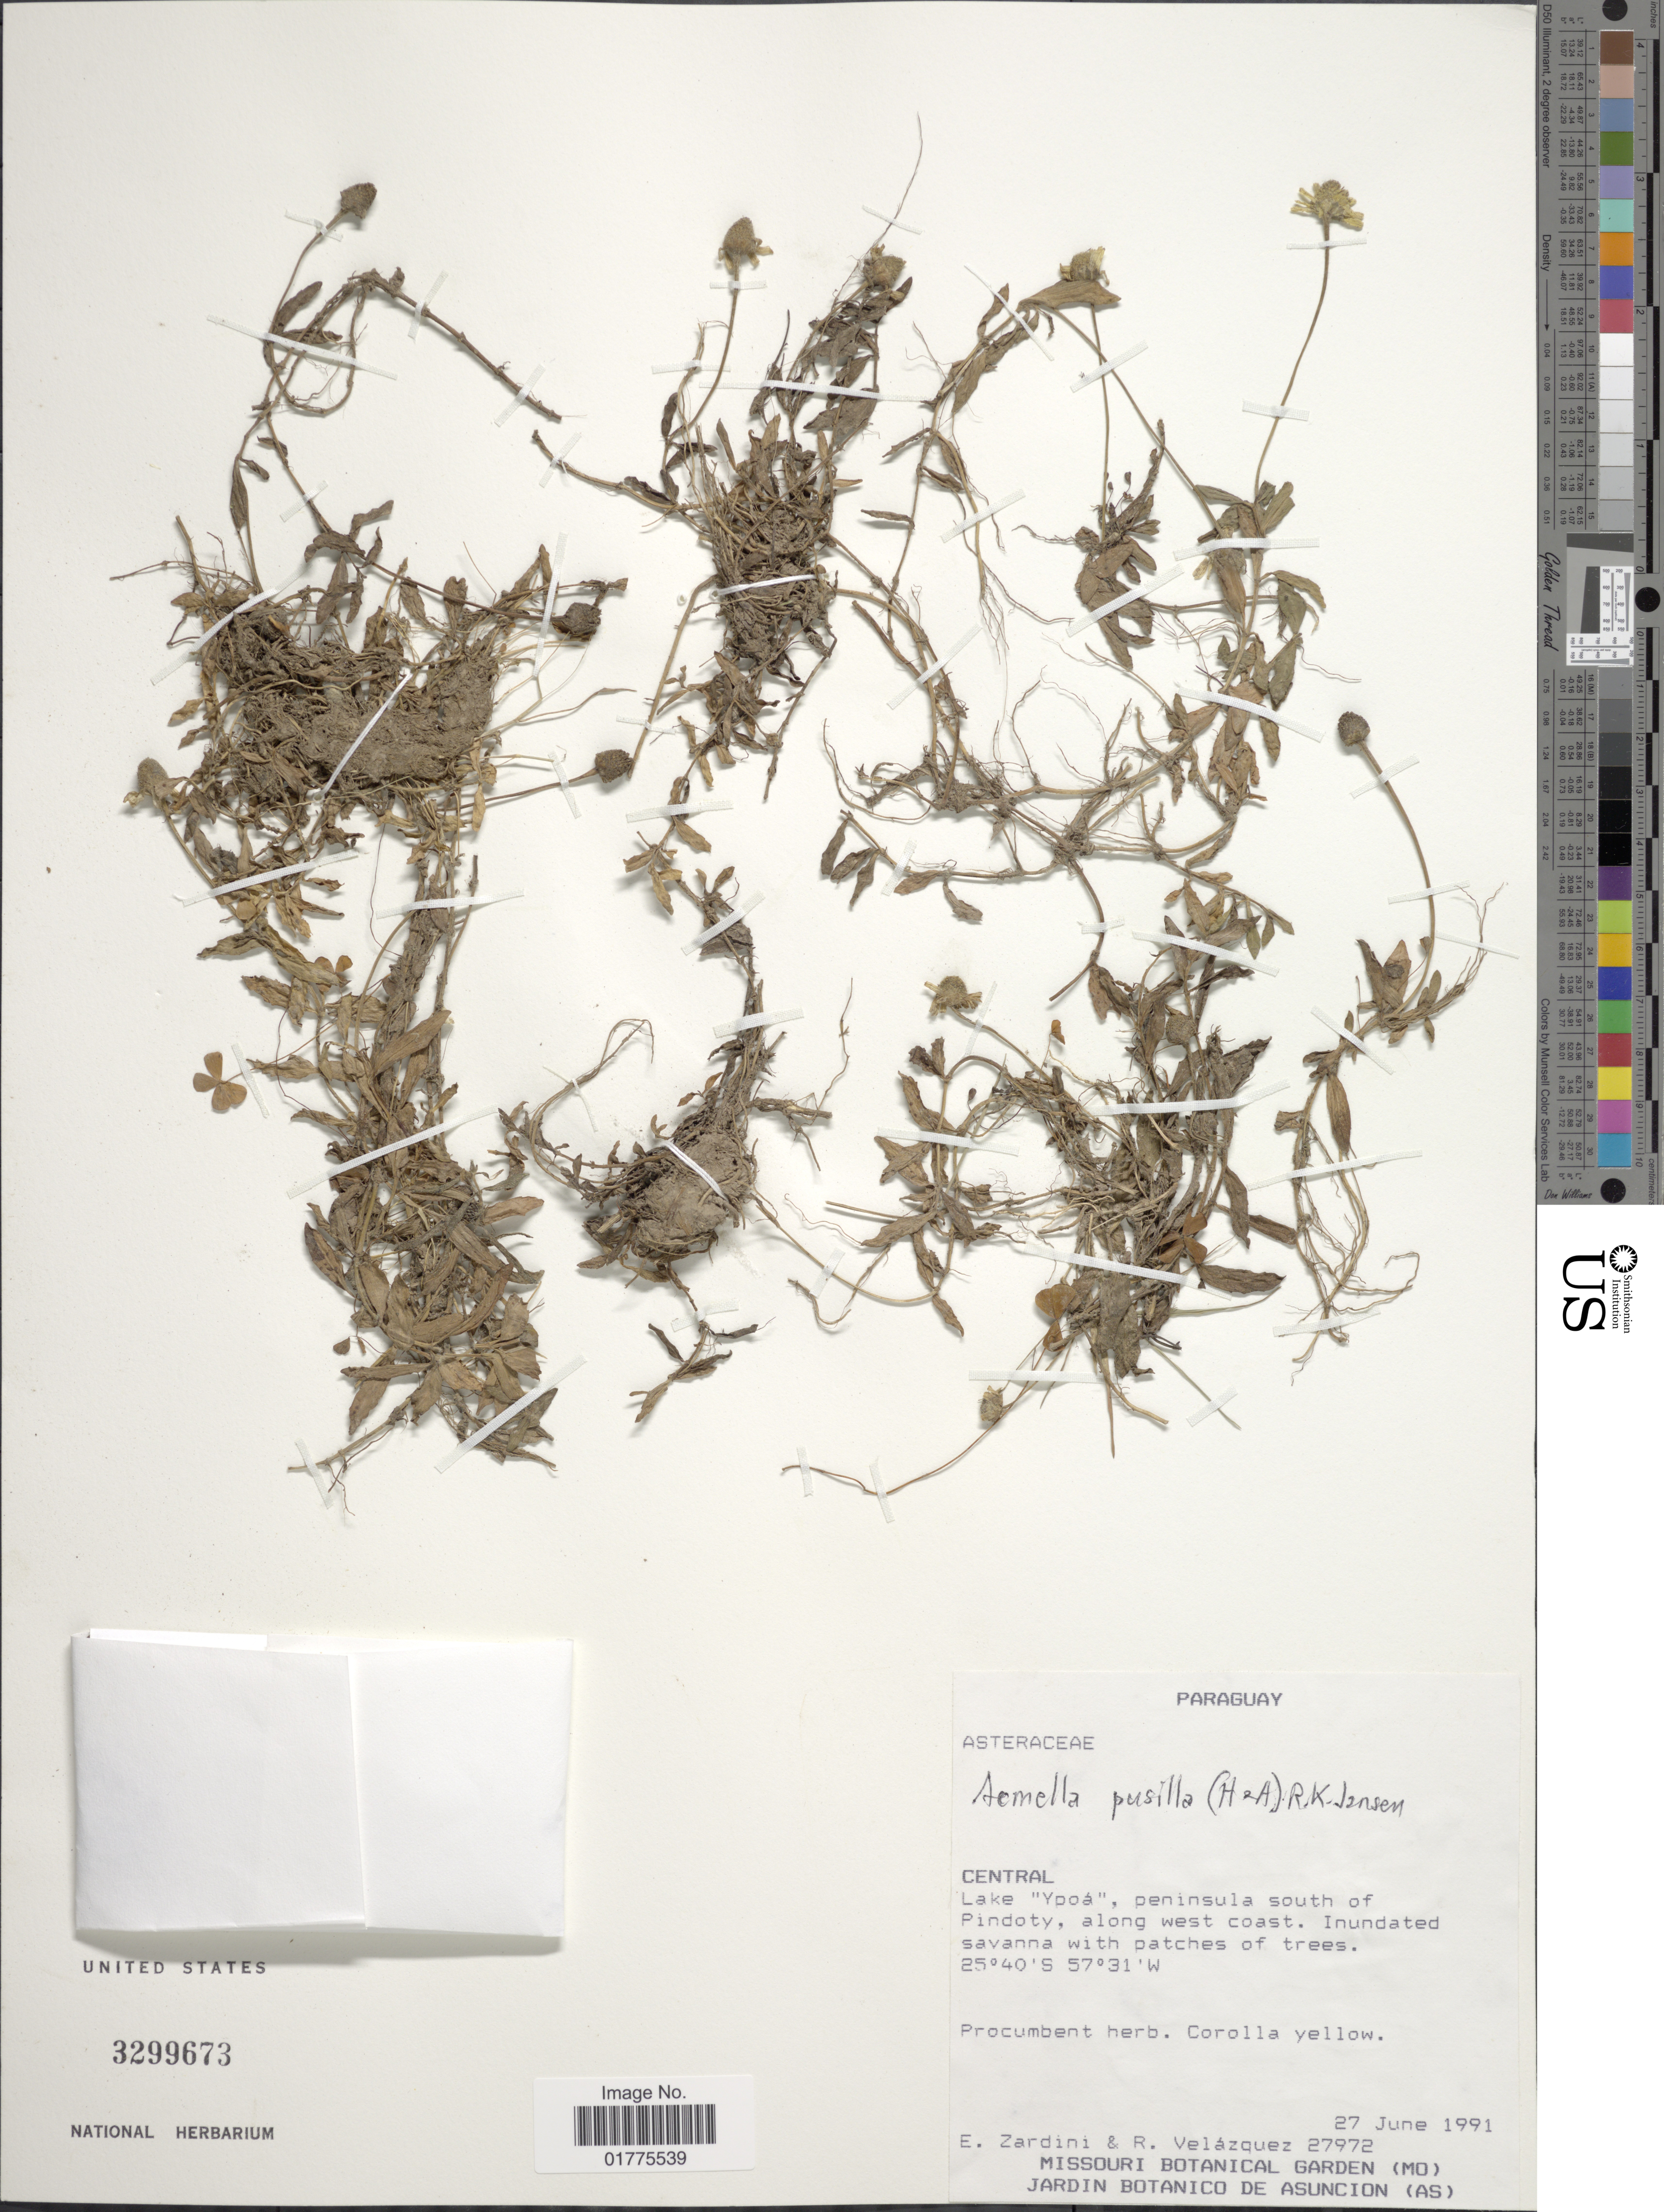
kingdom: Plantae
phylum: Tracheophyta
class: Magnoliopsida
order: Asterales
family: Asteraceae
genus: Acmella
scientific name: Acmella pusilla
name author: (Hook. & Arn.) R.K. Jansen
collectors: E. M. Zardini & R. Velázquez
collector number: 27972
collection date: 1991-06-27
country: Paraguay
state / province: Central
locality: Lake "Ypoa", peninsula south of Pindoty, along west coast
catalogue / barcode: US 3299673